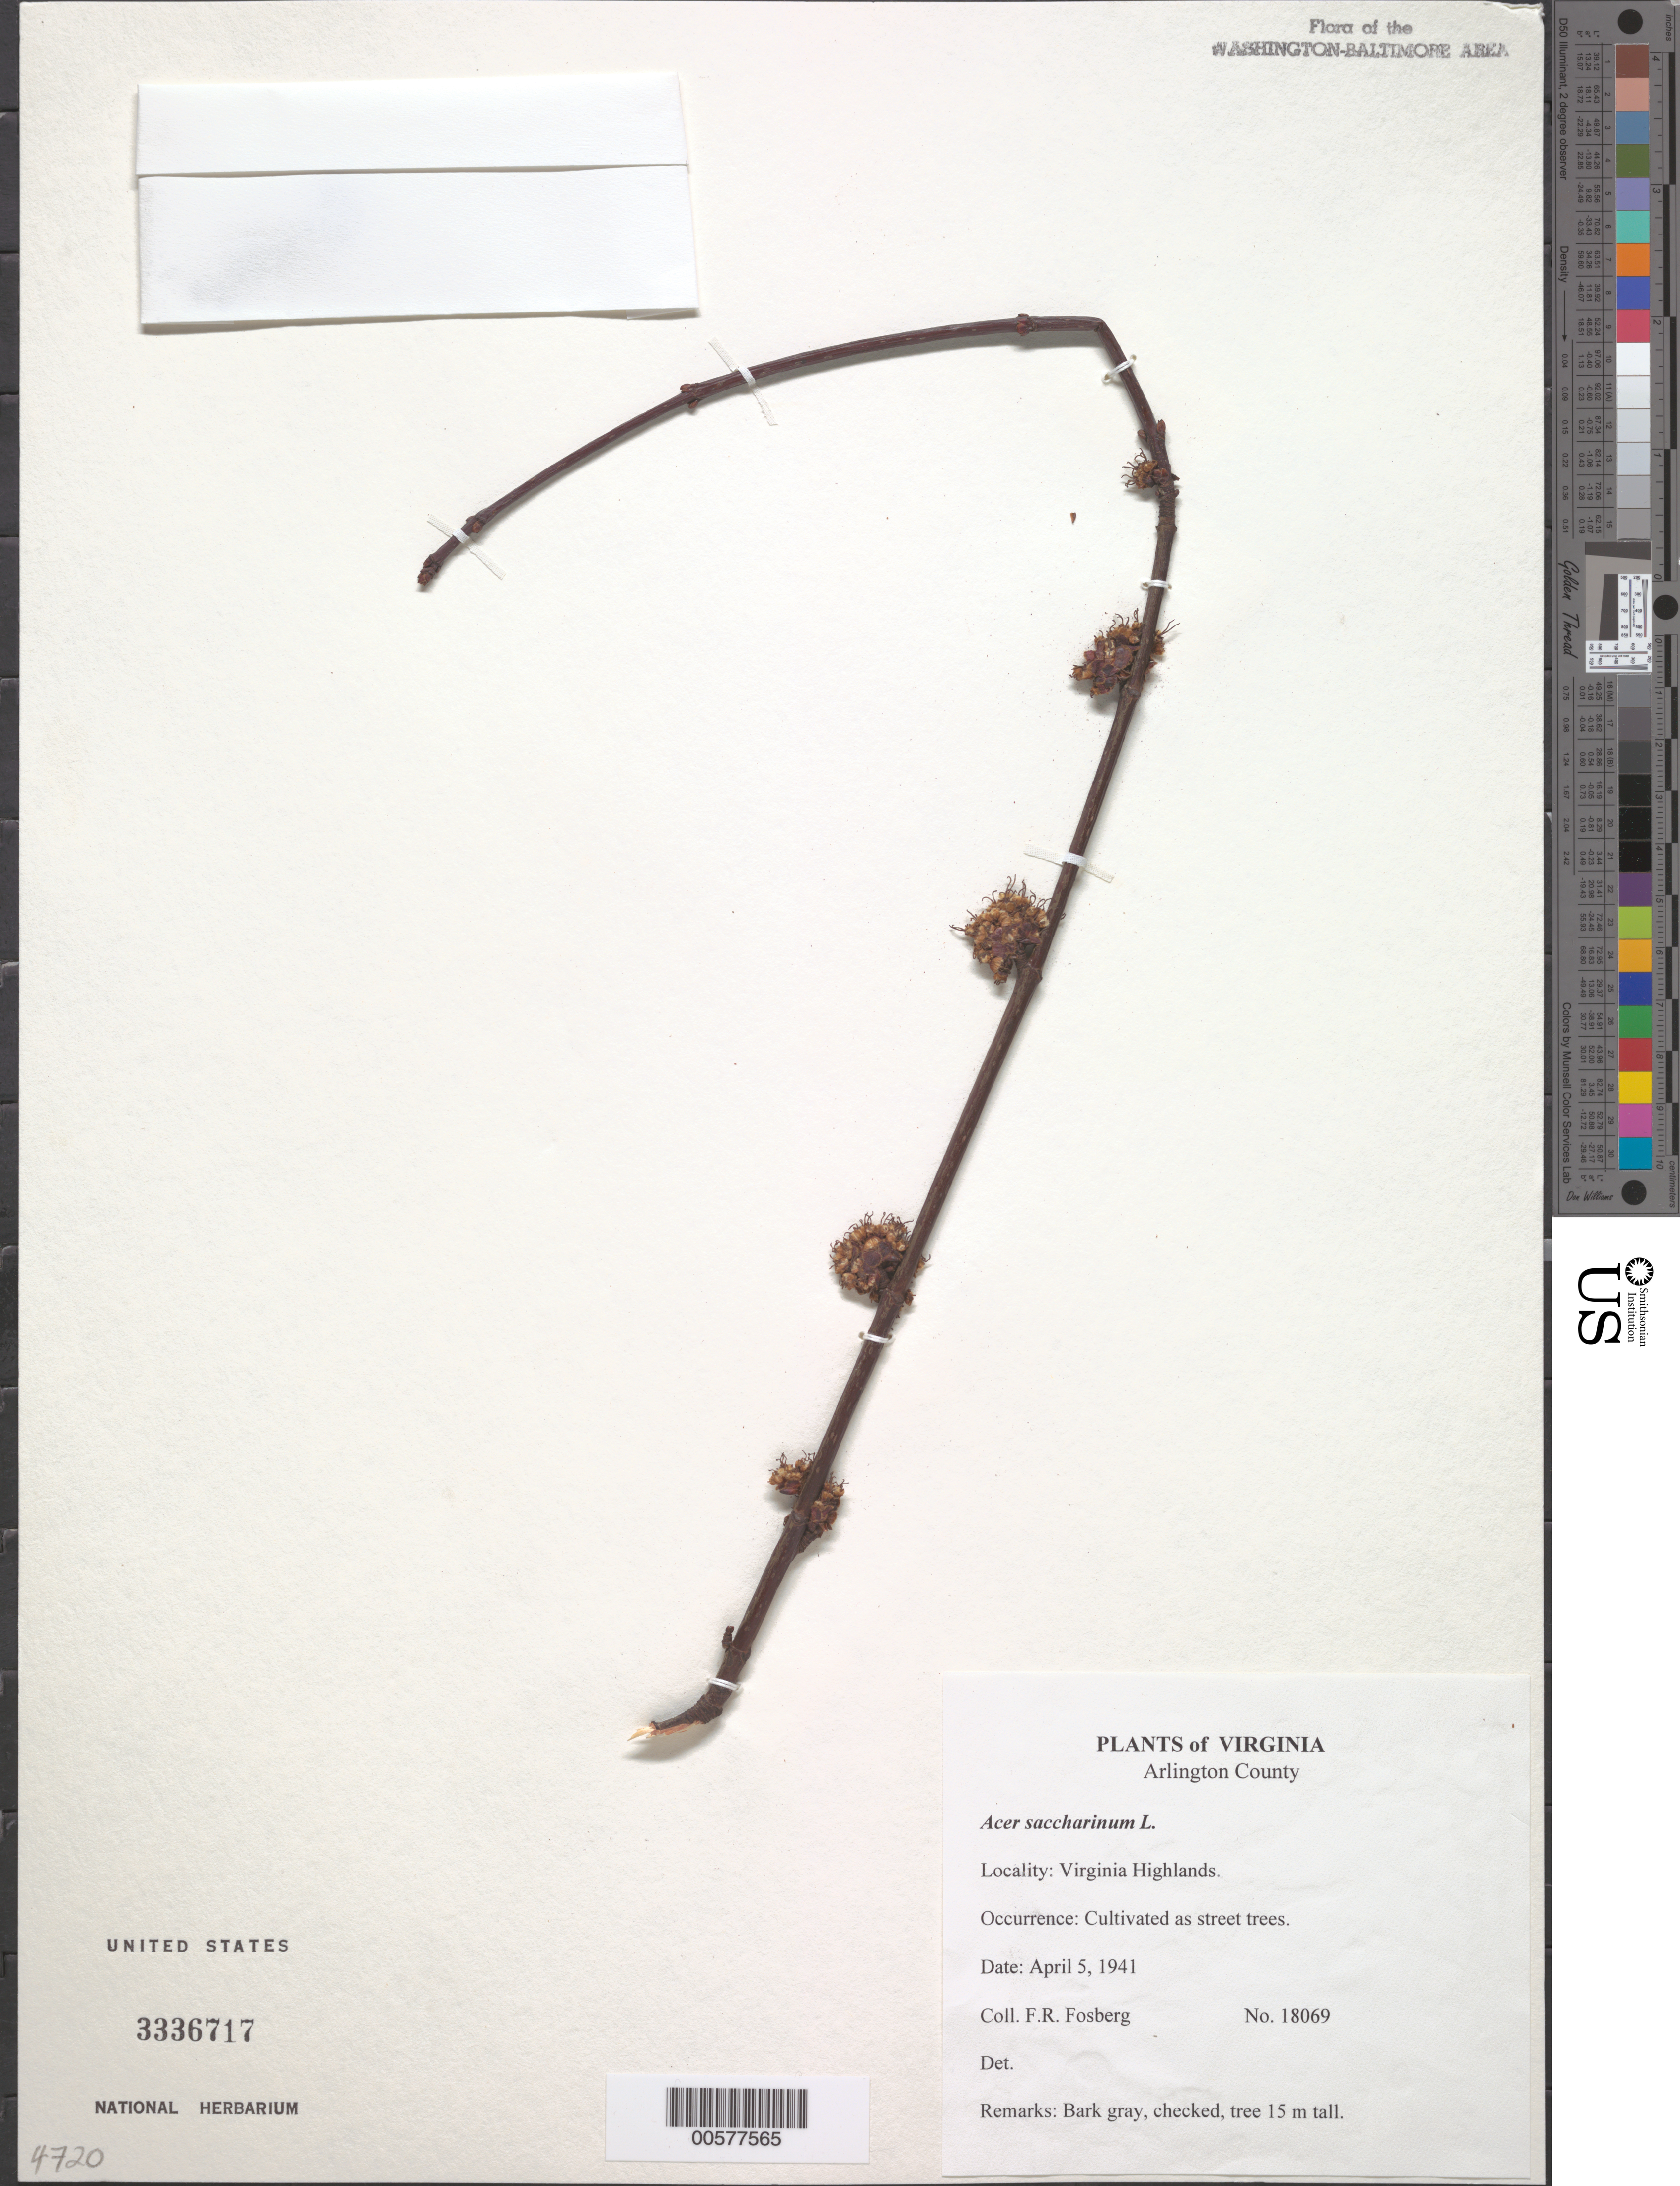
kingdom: Plantae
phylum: Tracheophyta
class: Magnoliopsida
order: Sapindales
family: Sapindaceae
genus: Acer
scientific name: Acer saccharinum subsp. floridanum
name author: (Chapm.) Wesm.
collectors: F. R. Fosberg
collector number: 18069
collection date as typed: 05 Apr 1941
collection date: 1941-04-05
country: United States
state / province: Virginia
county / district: Arlington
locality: Virginia Highlands.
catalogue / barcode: US 3336717